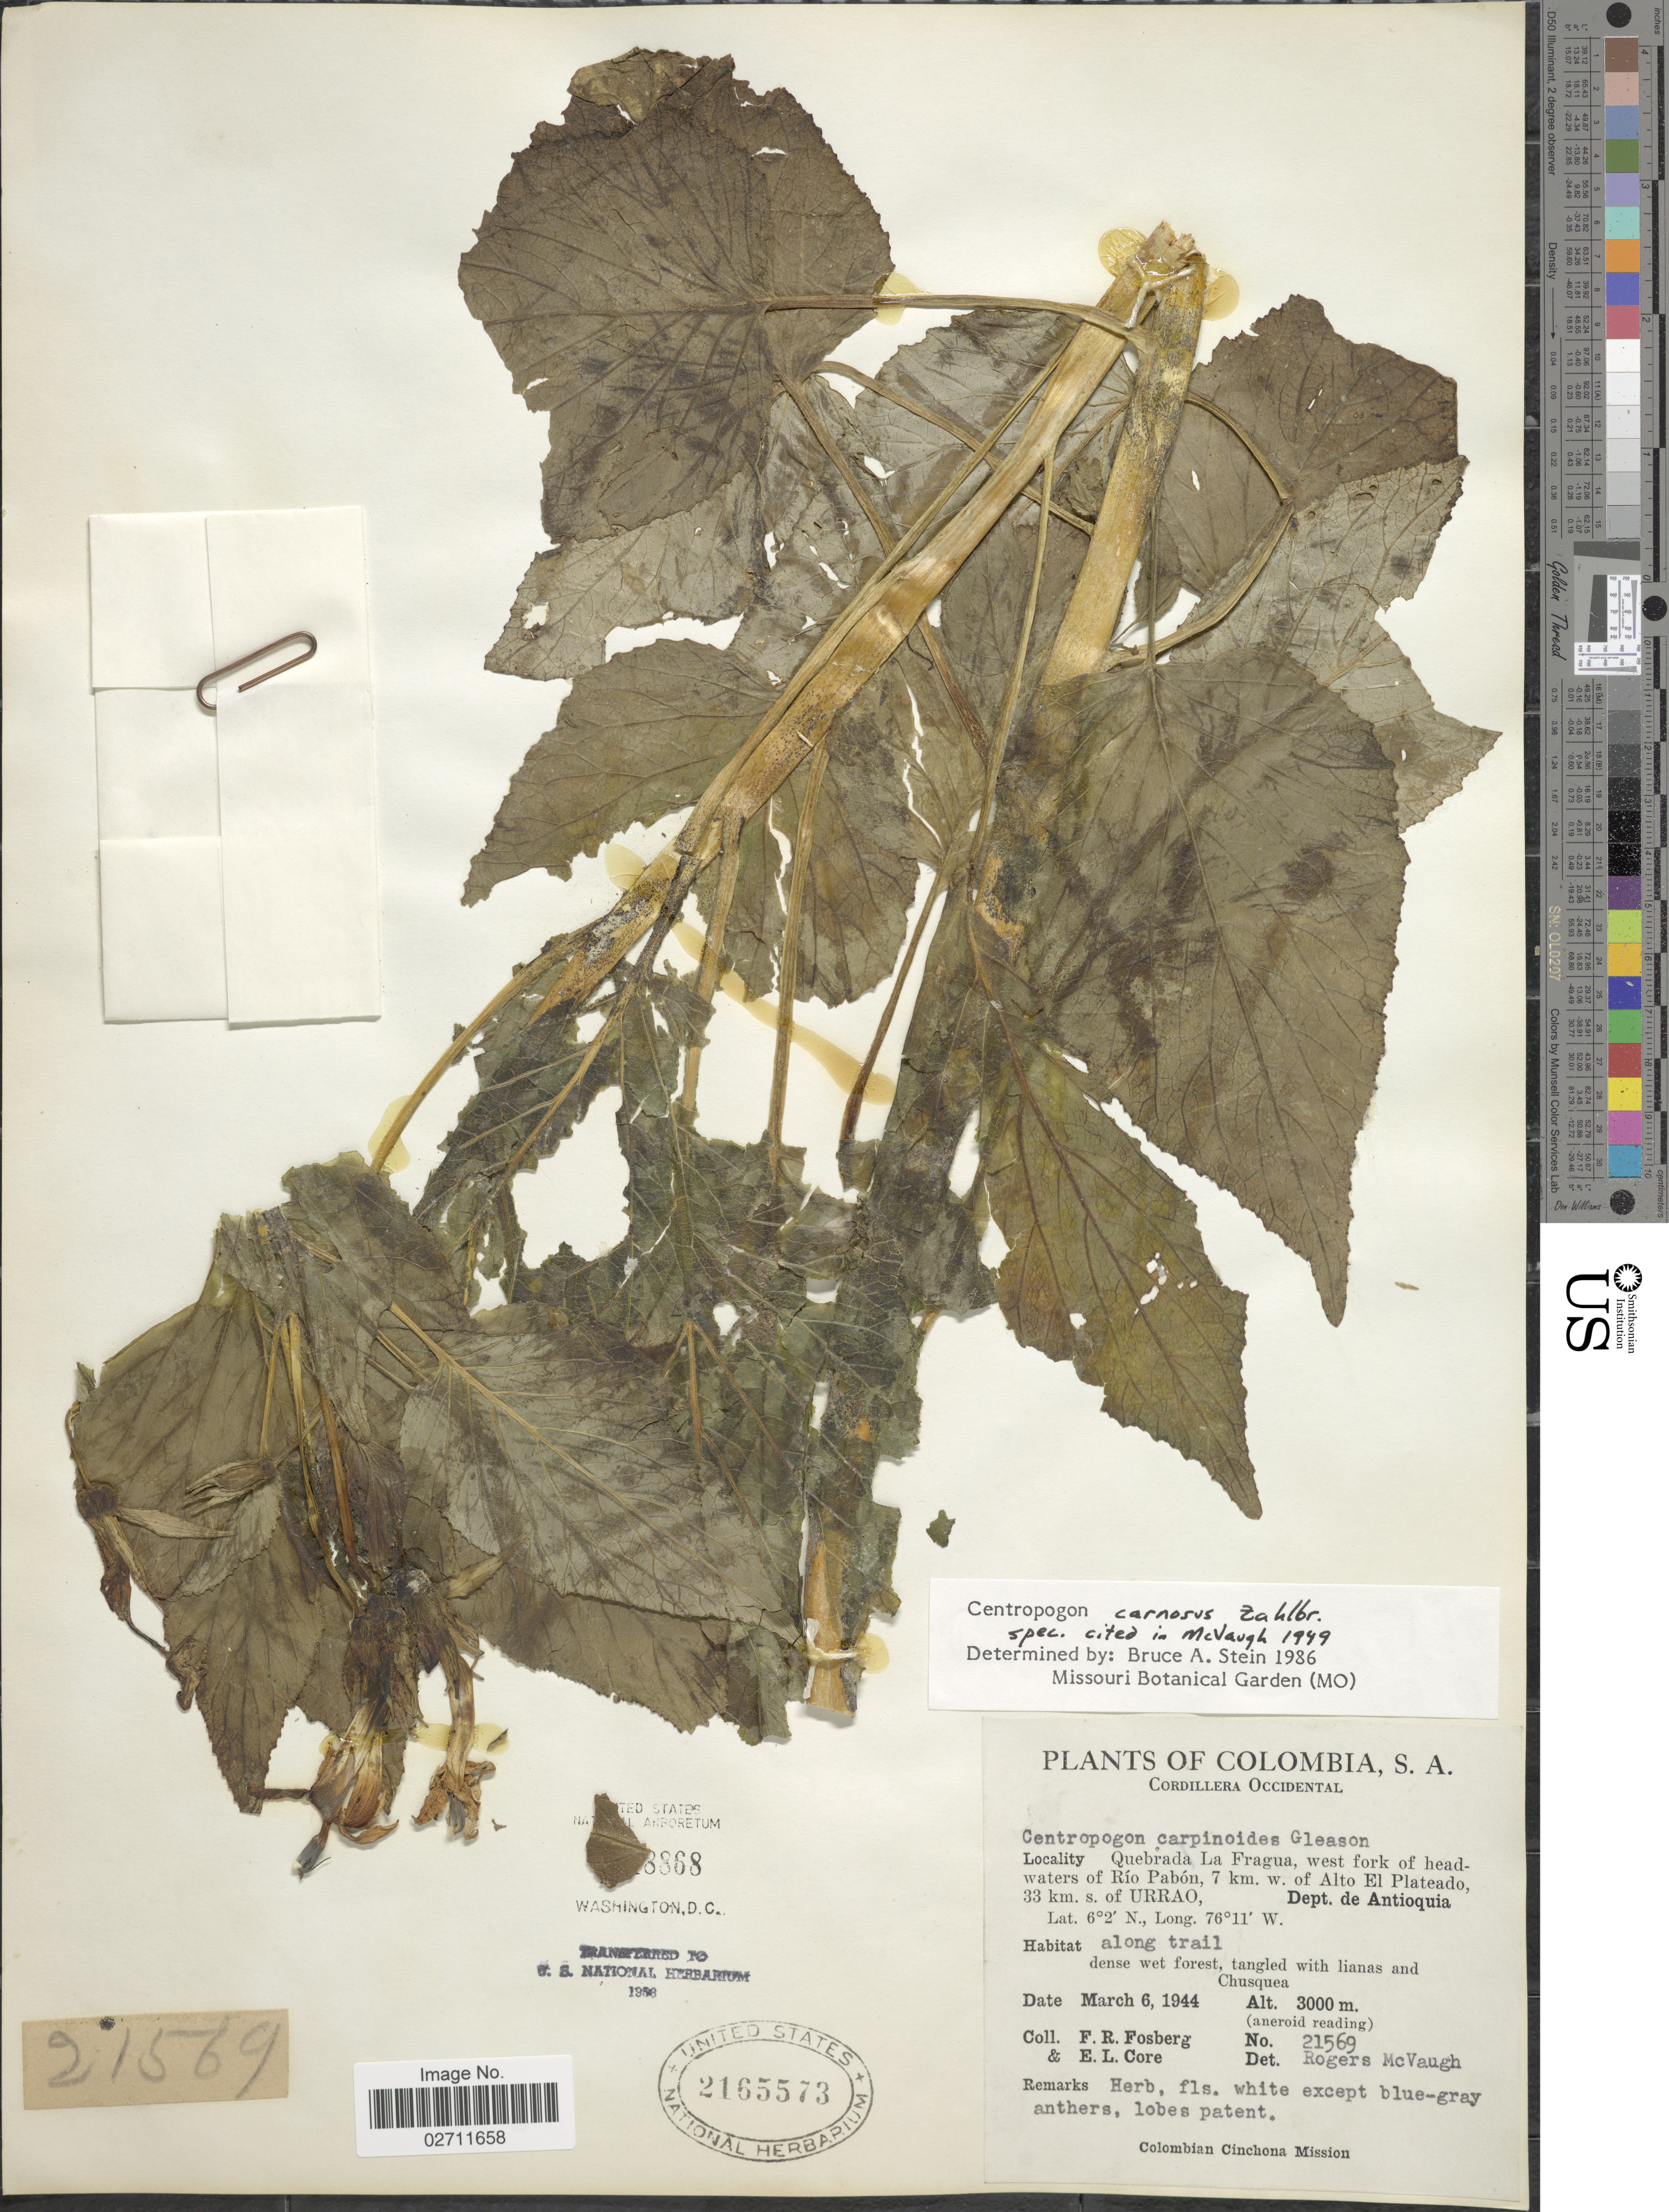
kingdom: Plantae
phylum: Tracheophyta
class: Magnoliopsida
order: Asterales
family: Campanulaceae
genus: Centropogon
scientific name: Centropogon carnosus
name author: Zahlbr.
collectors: F. R. Fosberg & E. L. Core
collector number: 21569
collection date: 1944-03-06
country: Colombia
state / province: Antioquia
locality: S.A. Cordillera Occidental. Quebrada La Fragua, west fork of headwaters of Rio Pabon, 7 km. w. of Alto El Plateado, 33 km. s. Urrao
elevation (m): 3000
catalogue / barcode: US 2165573